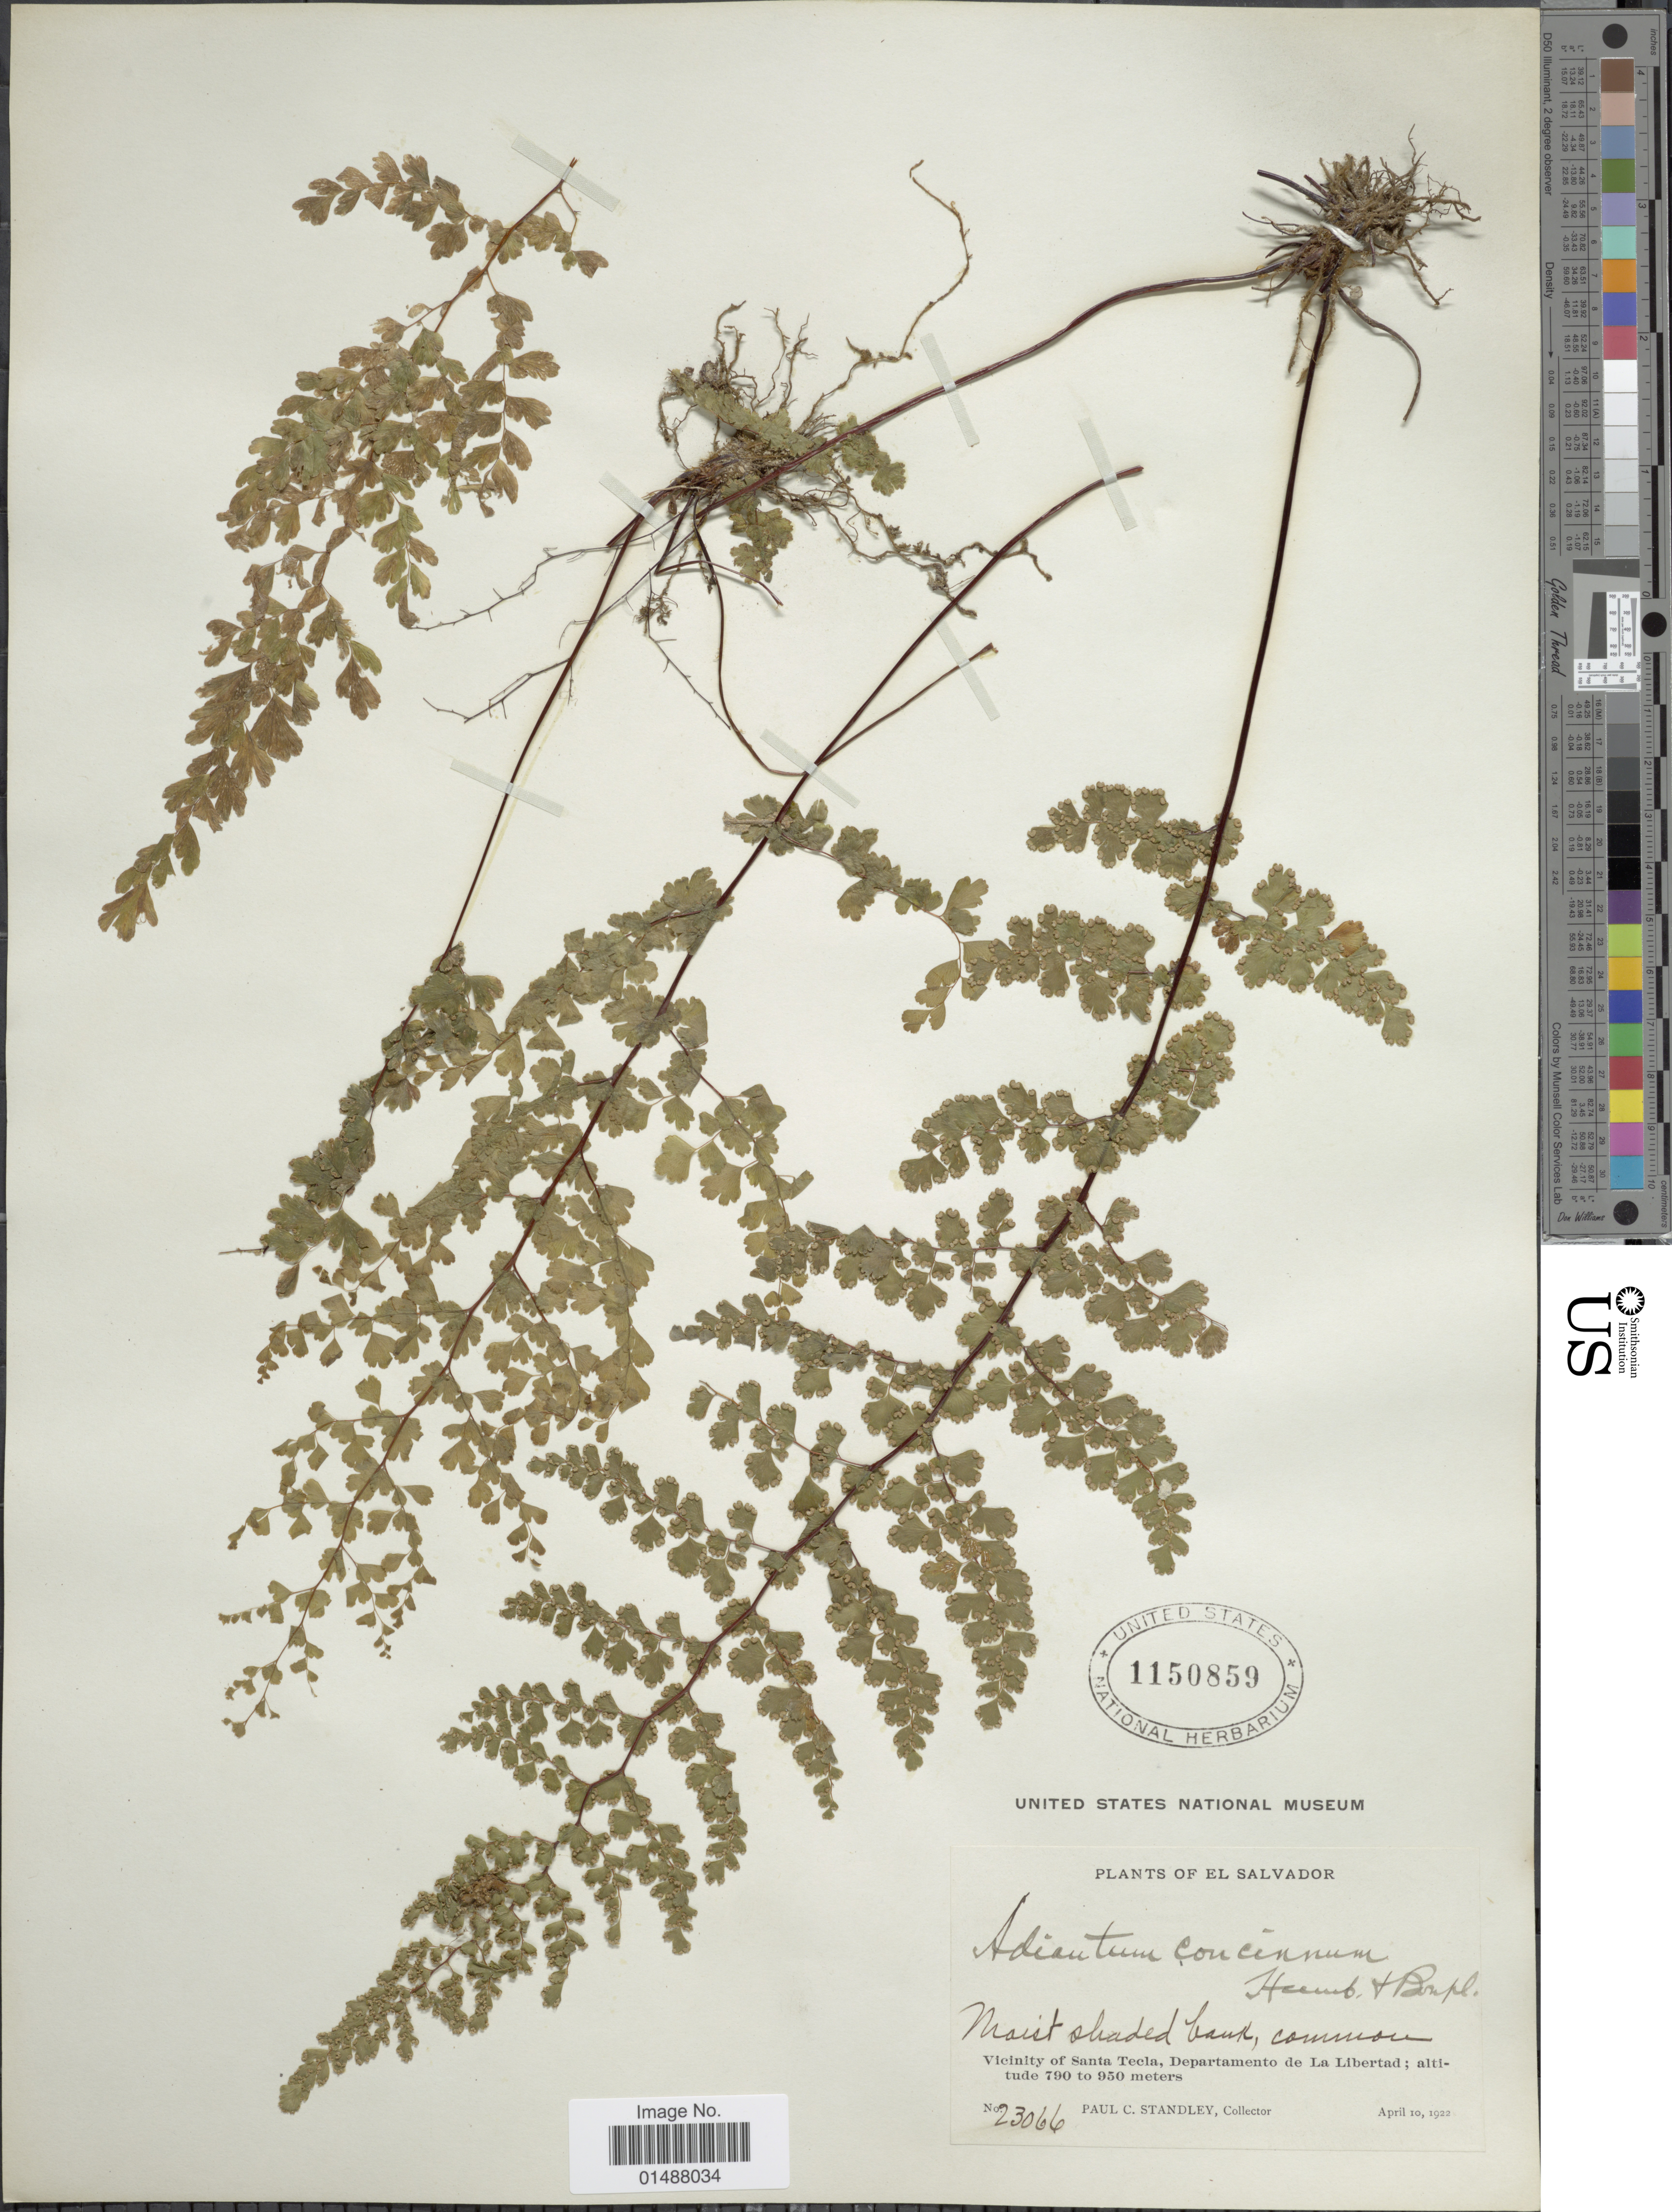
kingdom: Plantae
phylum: Tracheophyta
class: Polypodiopsida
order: Polypodiales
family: Pteridaceae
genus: Adiantum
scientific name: Adiantum concinnum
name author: Humb. & Bonpl. ex Willd.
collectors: P. C. Standley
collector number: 23066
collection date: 1922-04-10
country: El Salvador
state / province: La Libertad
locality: Vicinity of Santa Tecla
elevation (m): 790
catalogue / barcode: US 1150859